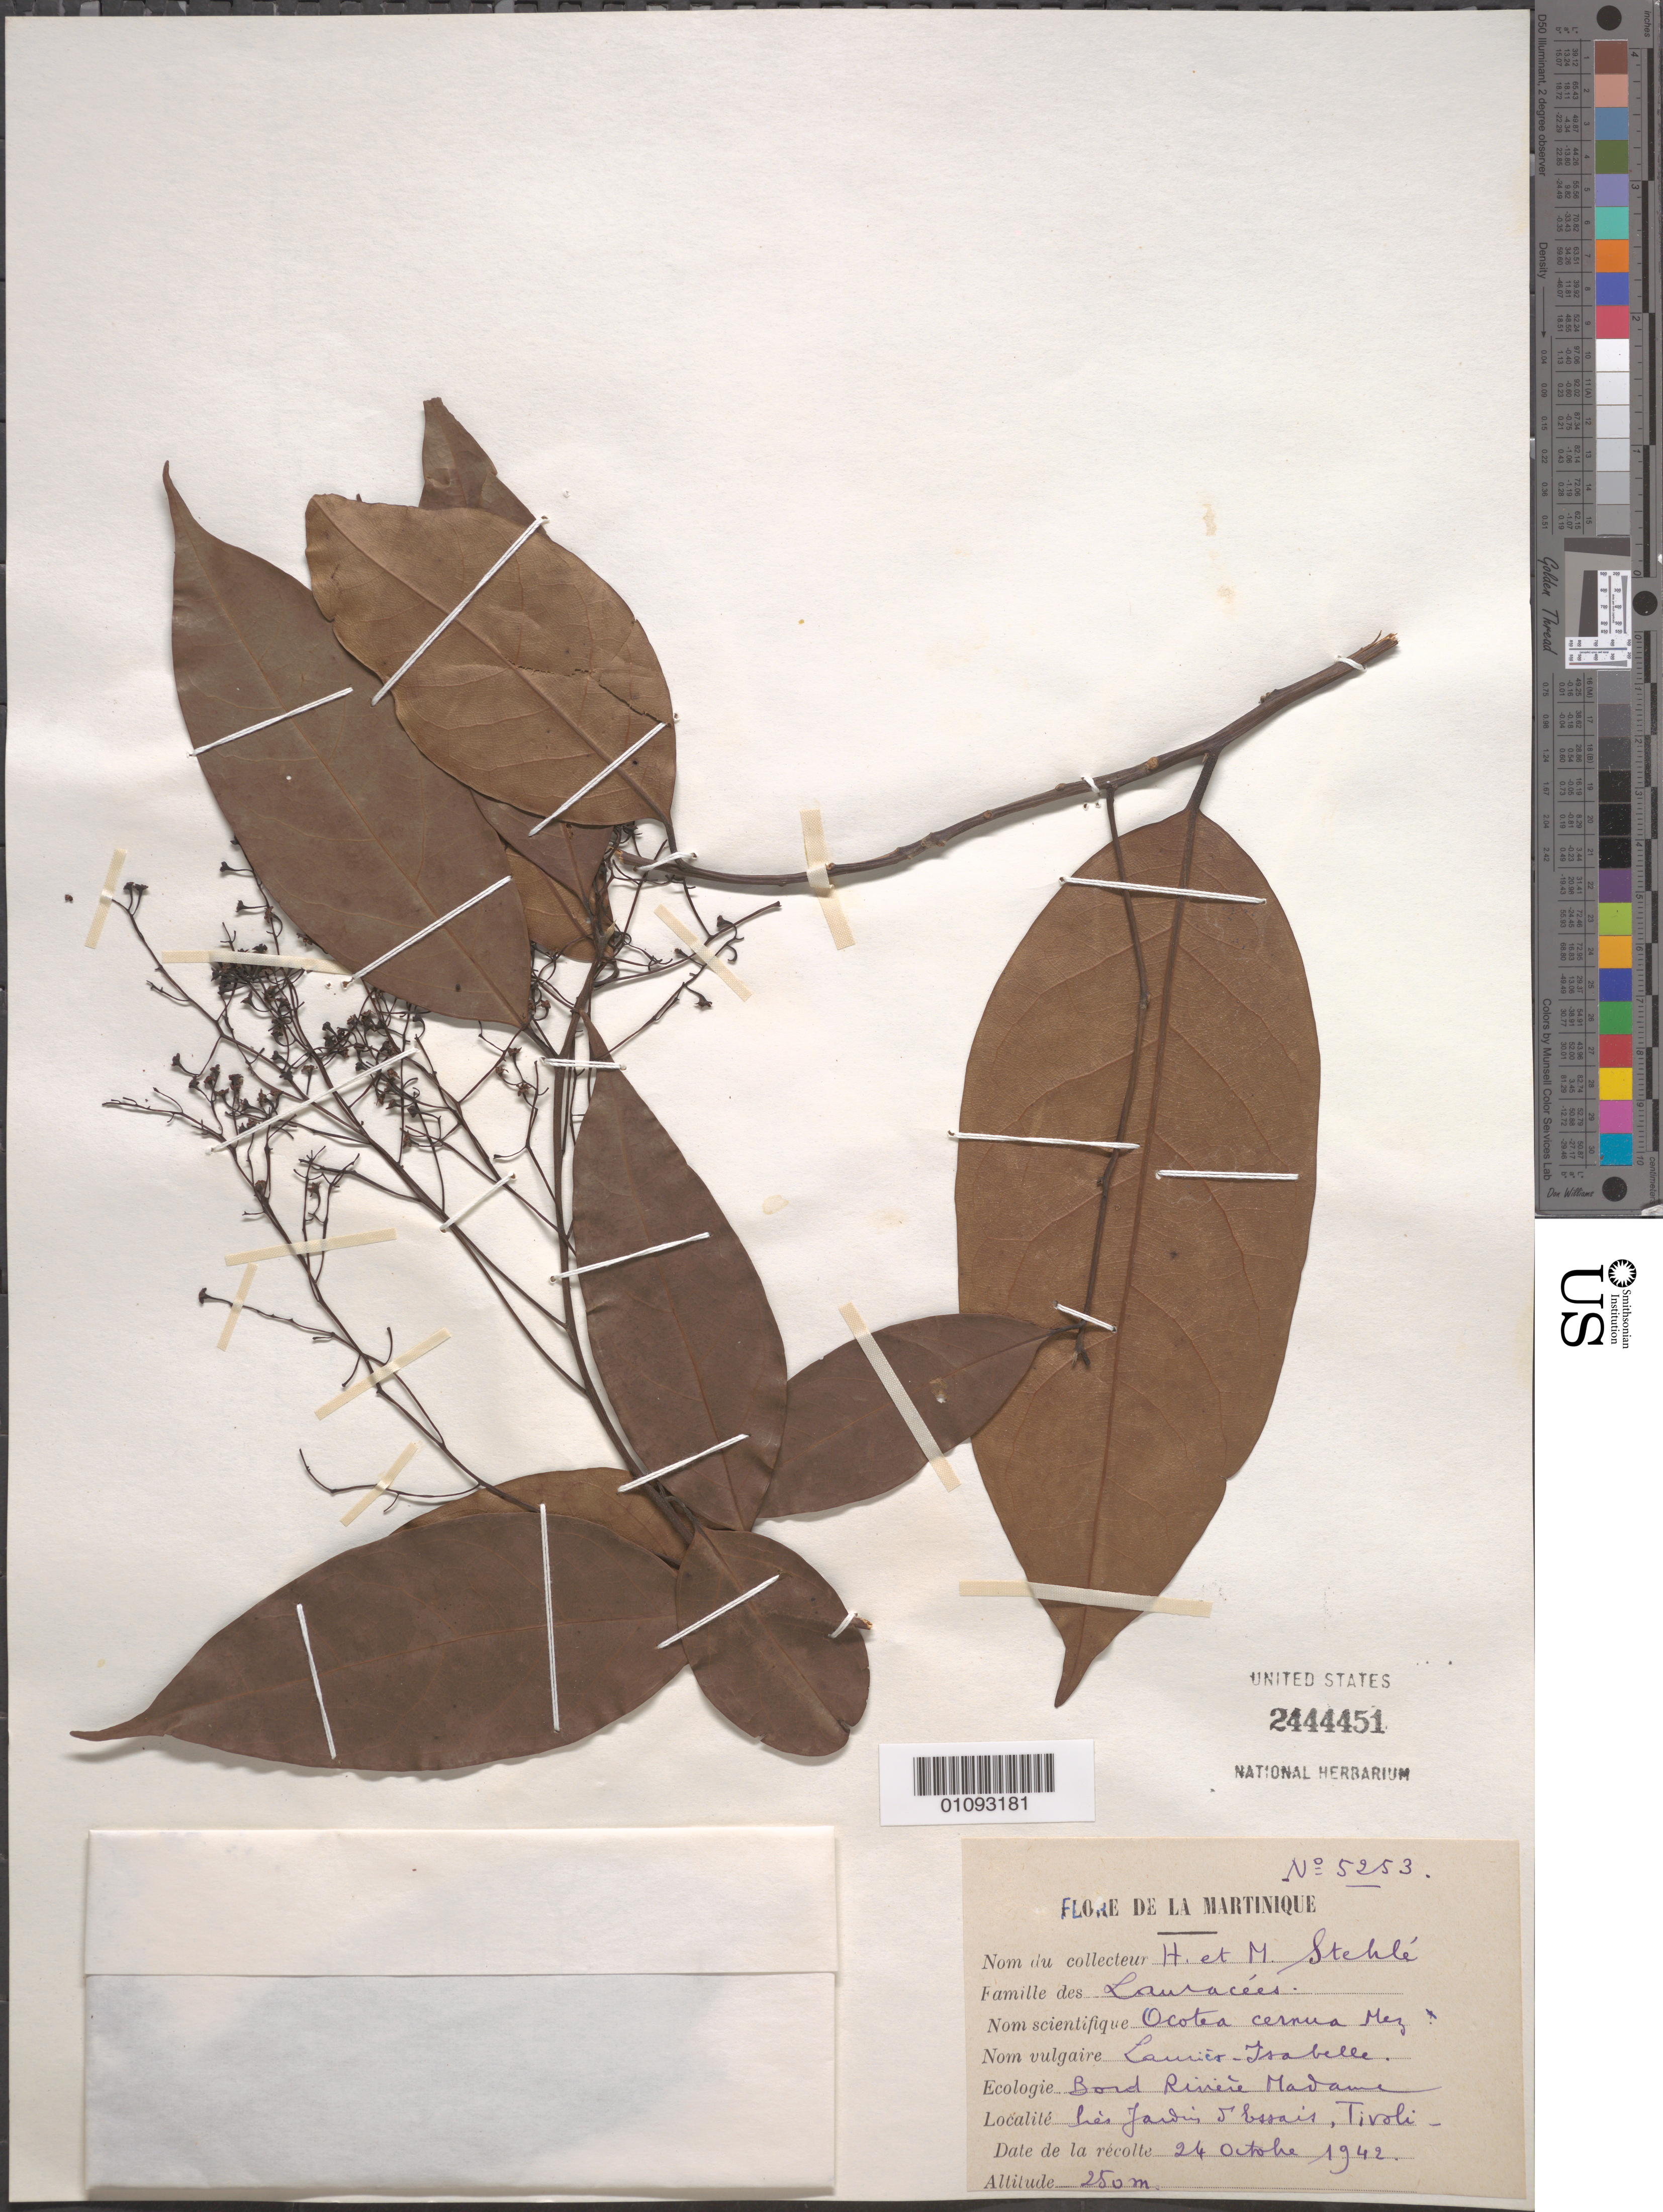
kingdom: Plantae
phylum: Tracheophyta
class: Magnoliopsida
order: Laurales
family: Lauraceae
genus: Ocotea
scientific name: Ocotea cernua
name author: (Nees) Mez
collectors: H. Stehlé & M. Stehlé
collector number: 5253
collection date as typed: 24 Oct 1942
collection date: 1942-10-24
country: Martinique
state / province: Fort-de-France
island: Martinique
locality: Tivoli.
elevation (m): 250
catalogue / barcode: US 2444451